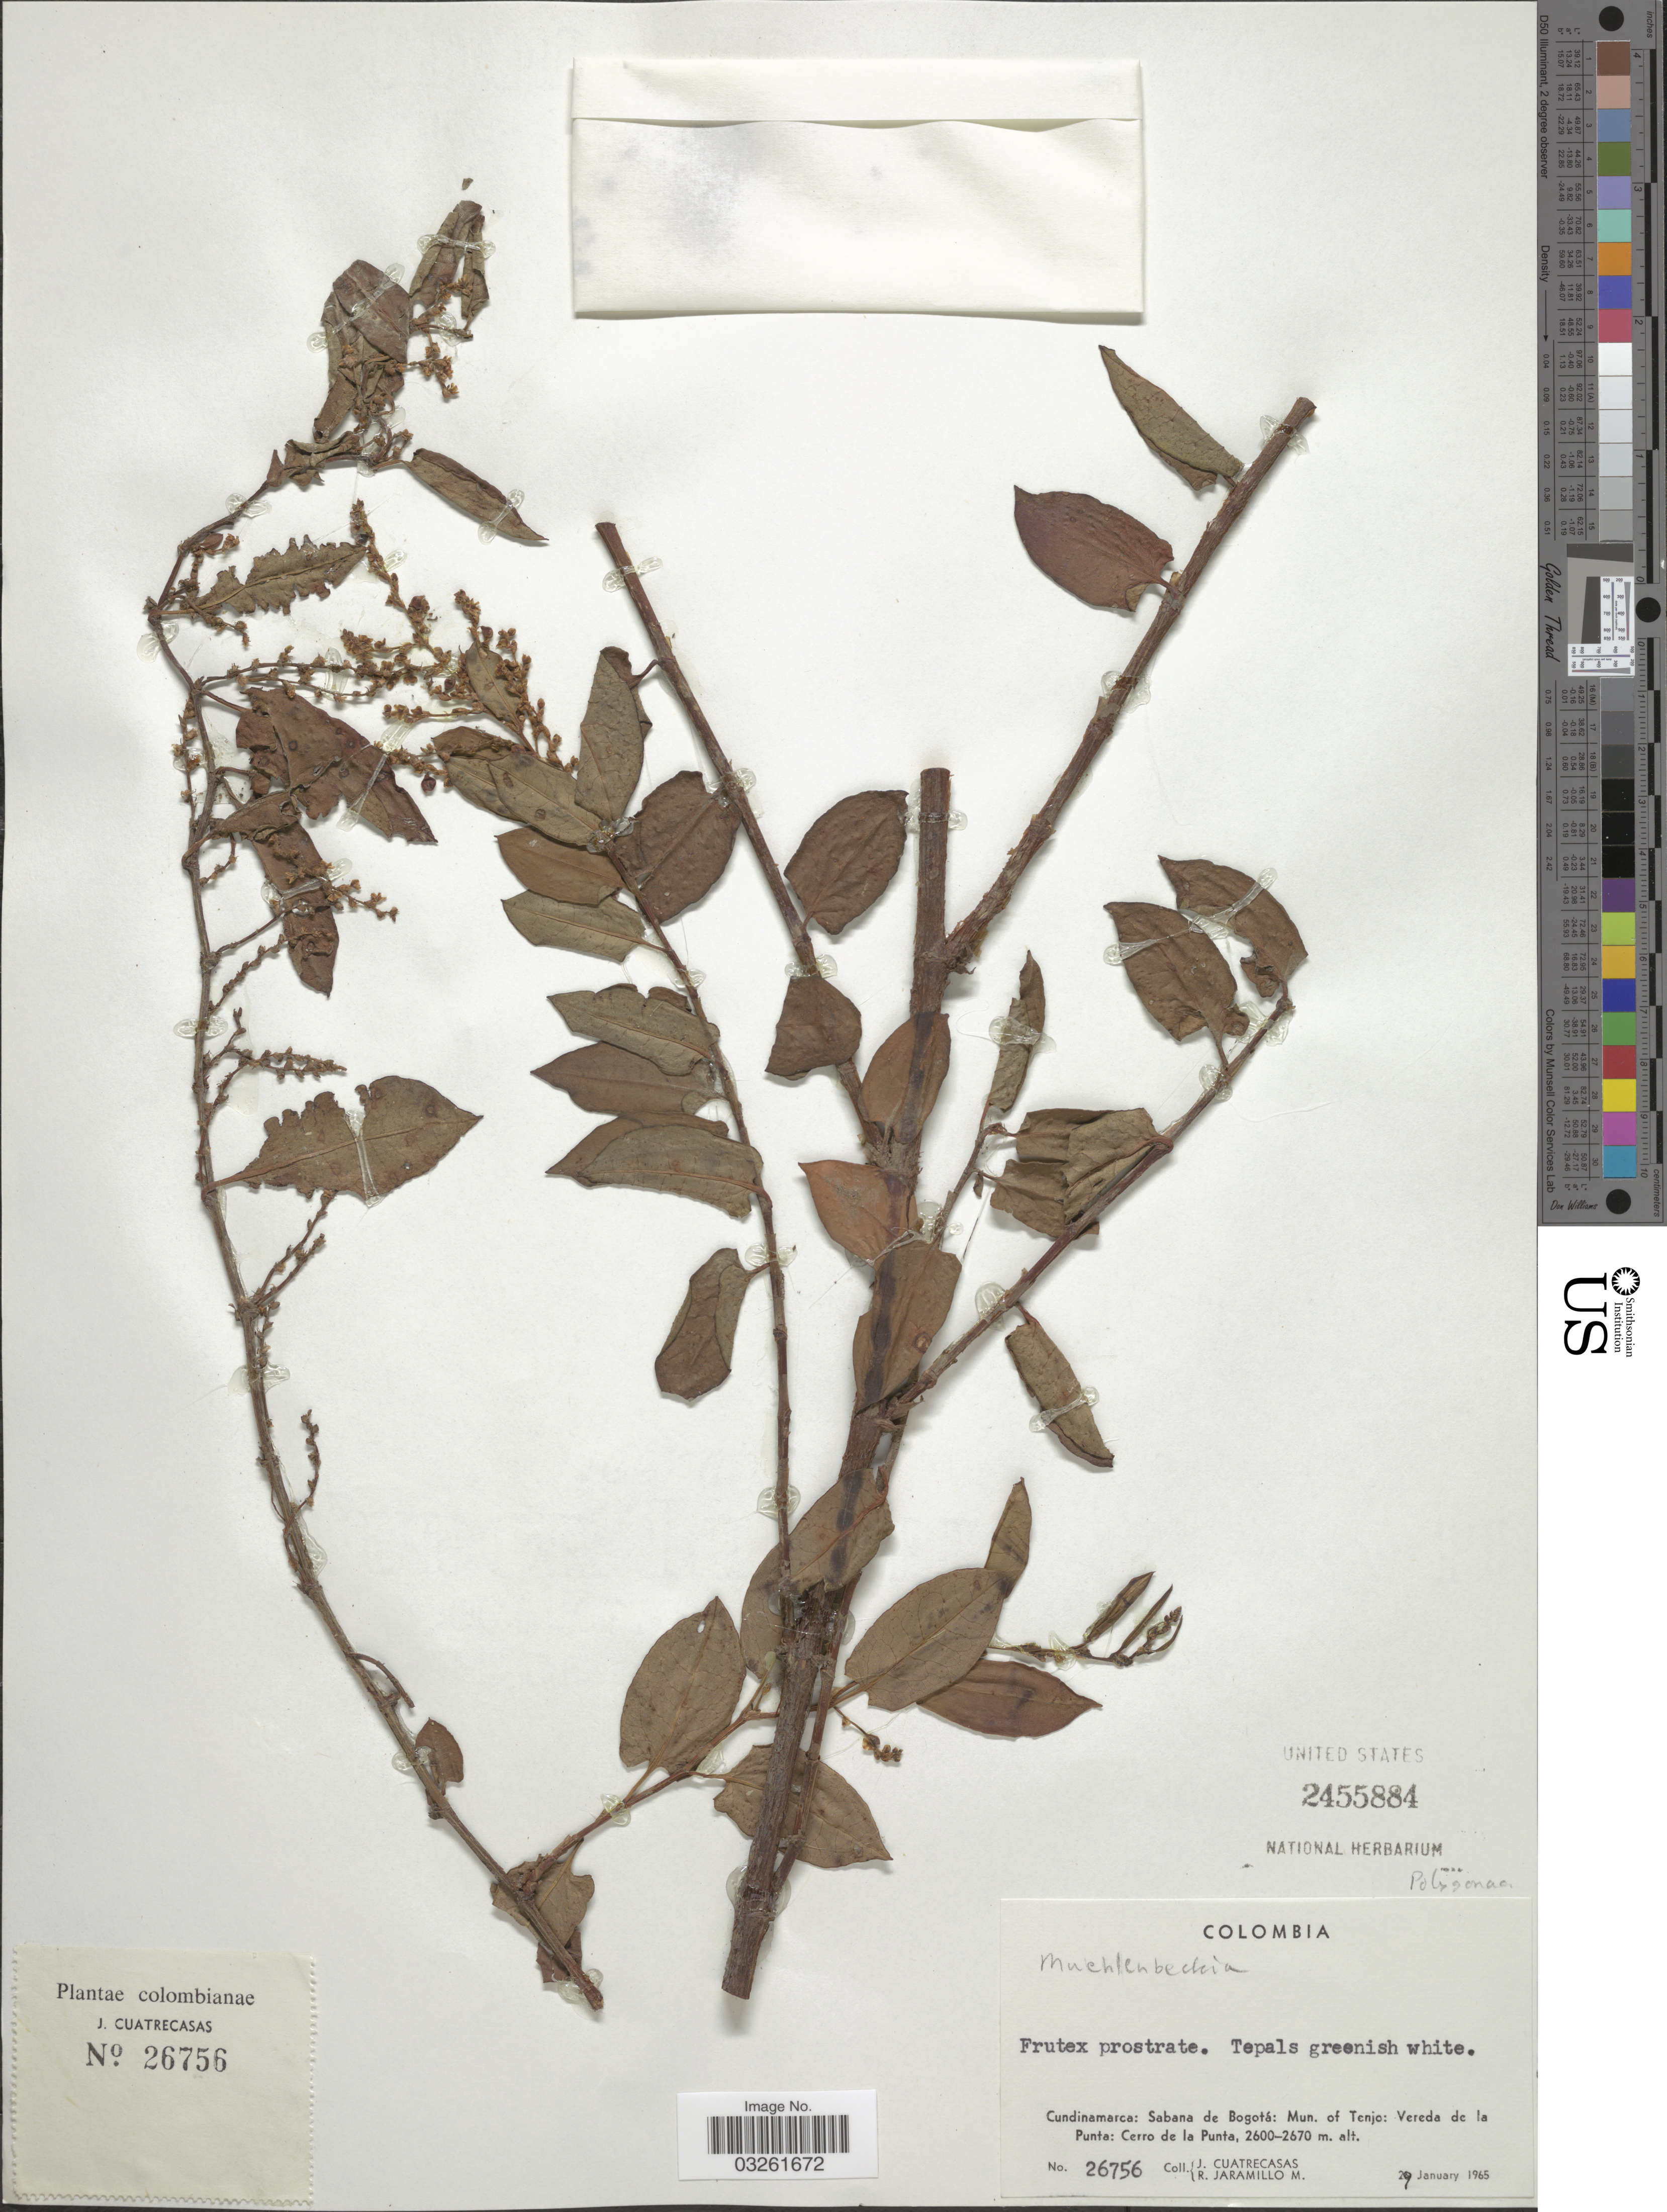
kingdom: Plantae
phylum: Tracheophyta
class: Magnoliopsida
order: Caryophyllales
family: Polygonaceae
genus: Muehlenbeckia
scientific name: Muehlenbeckia sp.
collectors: J. Cuatrecasas & R. Jaramillo M.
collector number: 26756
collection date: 1965-01-29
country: Colombia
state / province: Cundinamarca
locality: Sabana de Bogotá: Mun. of Tenjo: Vereda de la Punta: Cerro de la Punta.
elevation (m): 2600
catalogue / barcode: US 2455884